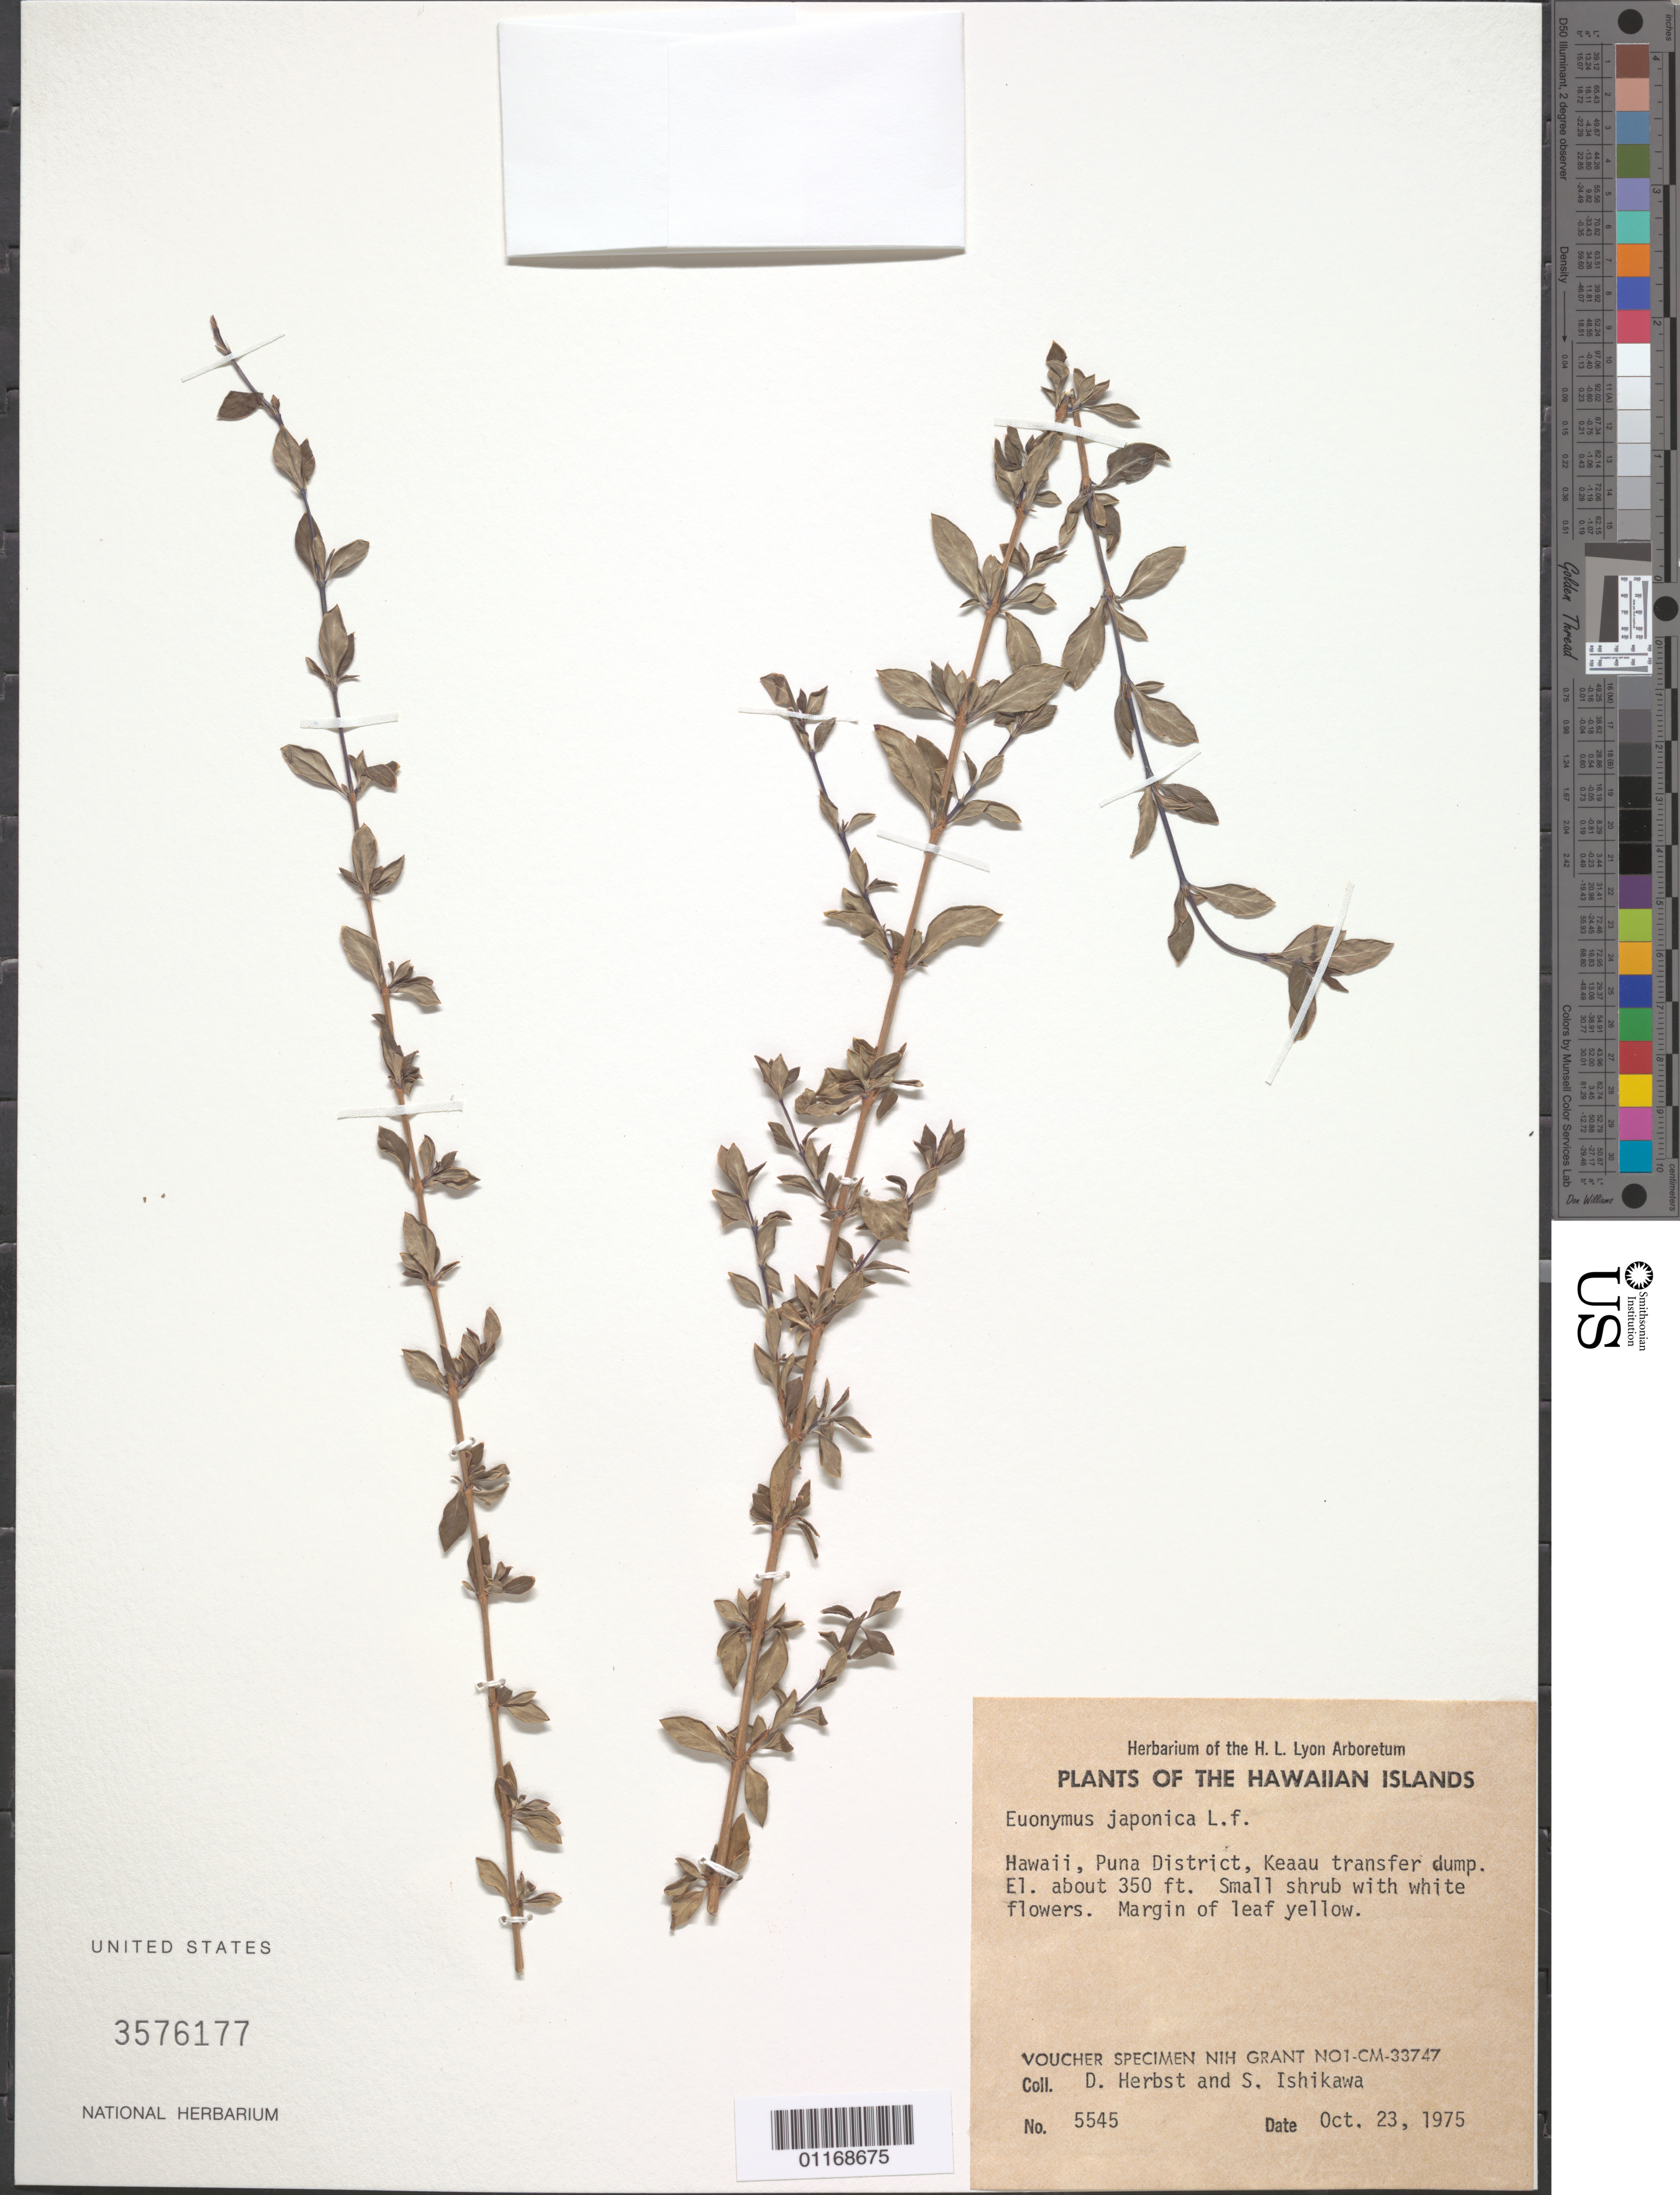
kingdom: Plantae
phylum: Tracheophyta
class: Magnoliopsida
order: Celastrales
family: Celastraceae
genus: Euonymus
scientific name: Euonymus japonicus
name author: Thunb.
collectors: D. R. Herbst & S. Ishikawa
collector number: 5545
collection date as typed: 23 Oct 1975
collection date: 1975-10-23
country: United States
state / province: Hawaii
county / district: Hawaii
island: Hawaii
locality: Puna Dist., Kea'au transfer dump.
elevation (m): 107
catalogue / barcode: US 3576177